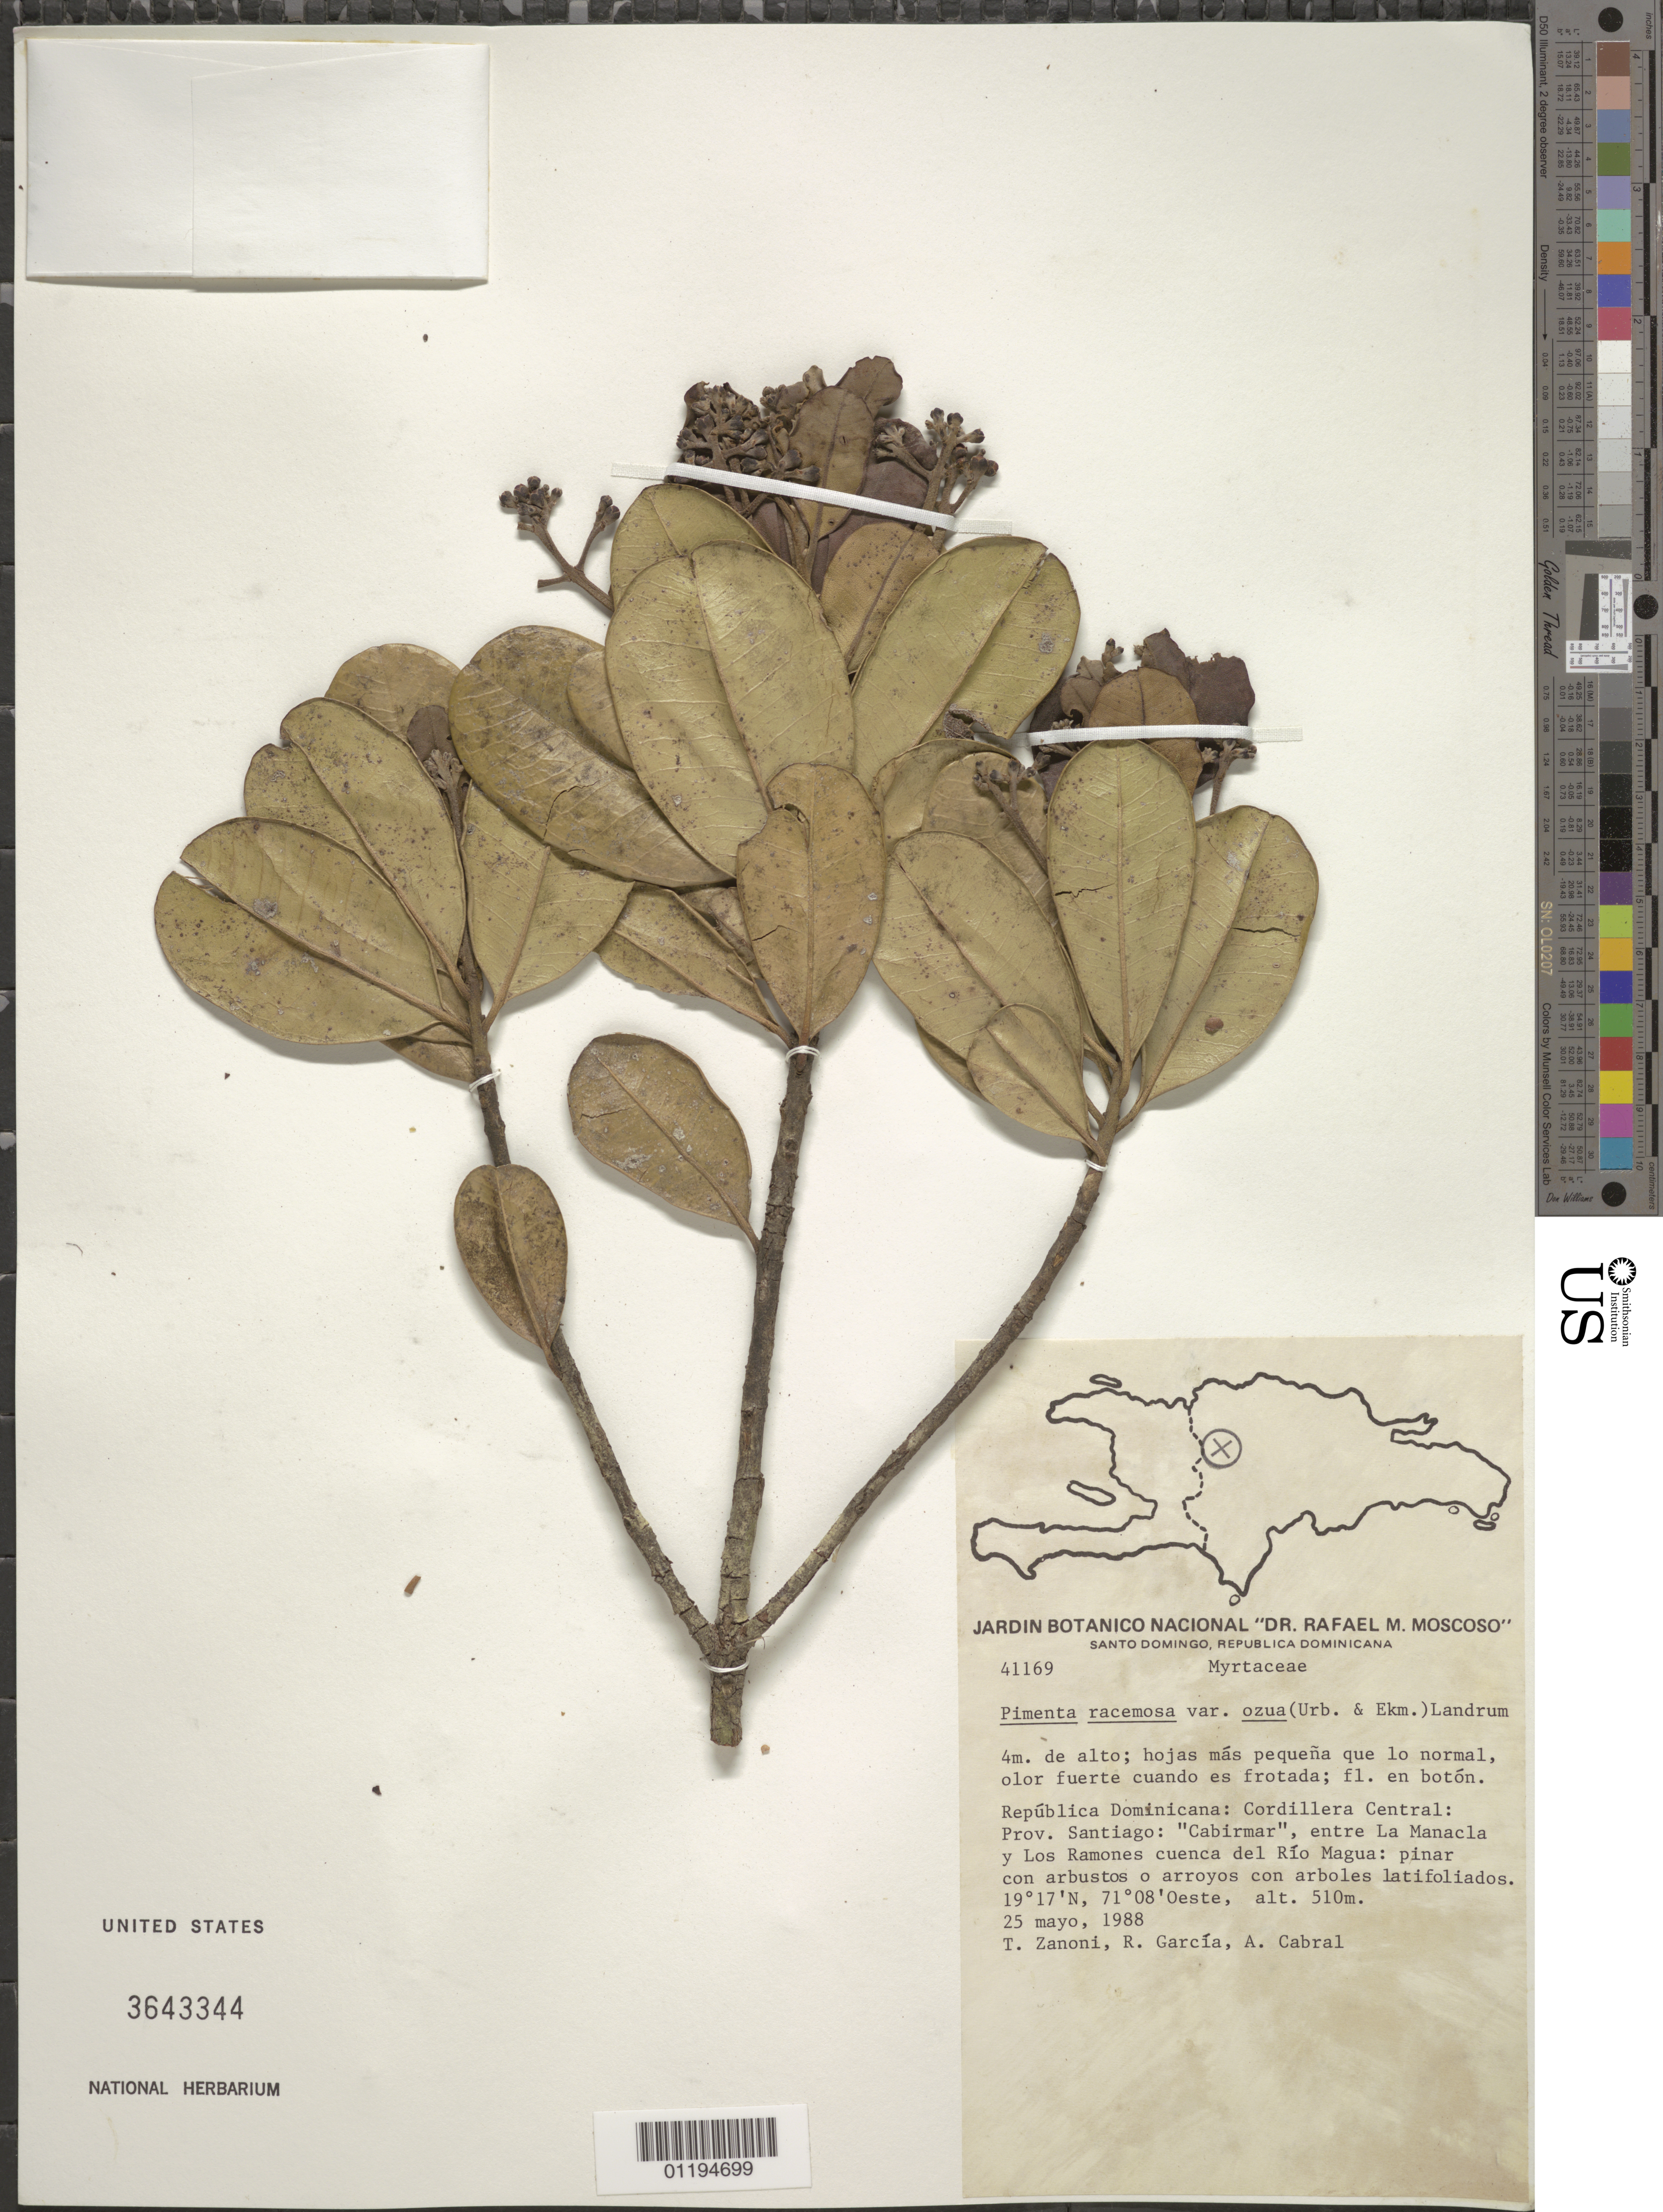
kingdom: Plantae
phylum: Tracheophyta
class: Magnoliopsida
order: Myrtales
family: Myrtaceae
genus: Pimenta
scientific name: Pimenta racemosa var. ozua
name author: (Urb. & Ekman) Landrum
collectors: T. A. Zanoni, R. Garcia & A. Cabral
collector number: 41169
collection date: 1988-05-25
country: Dominican Republic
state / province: Santiago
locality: between La Manacla and Los Ramones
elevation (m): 510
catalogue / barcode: US 3643344